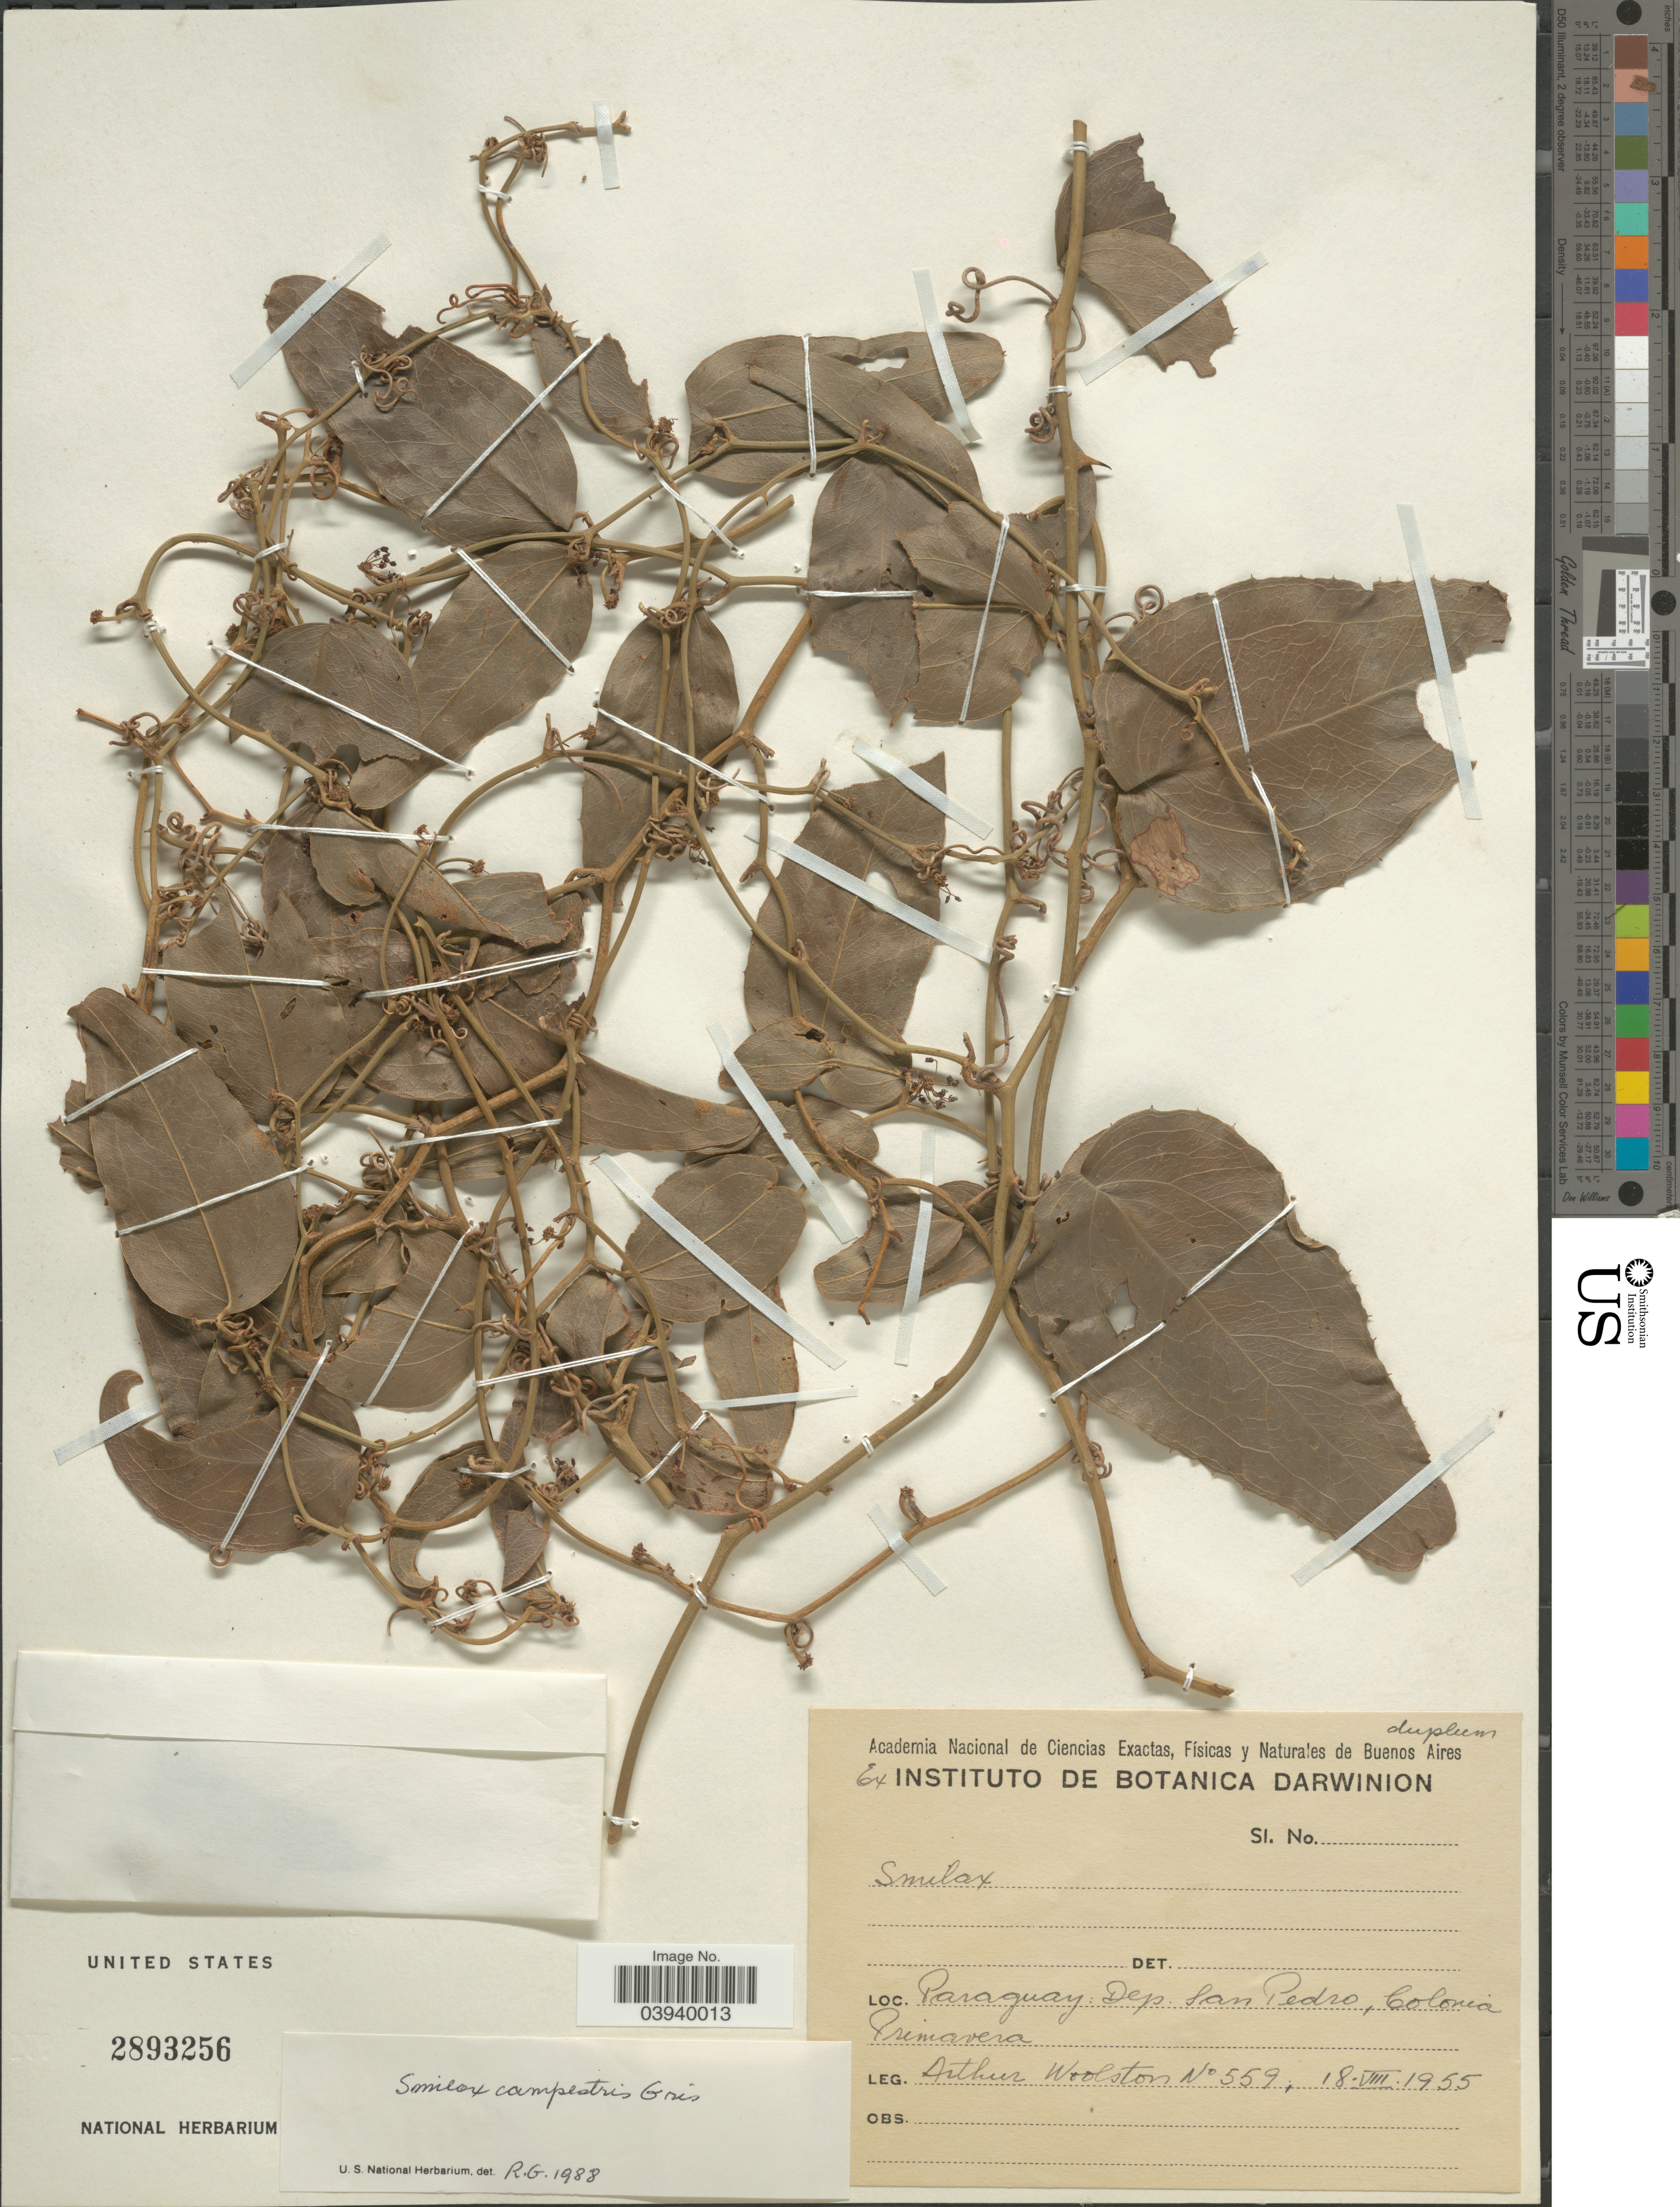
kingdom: Plantae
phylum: Tracheophyta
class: Liliopsida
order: Liliales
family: Smilacaceae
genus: Smilax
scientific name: Smilax campestris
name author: Griseb.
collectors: A. L. Woolston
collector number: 559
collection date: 1955-08-18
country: Paraguay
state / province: San Pedro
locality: Dep. San Pedro, Colonia Primavera.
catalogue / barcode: US 2893256